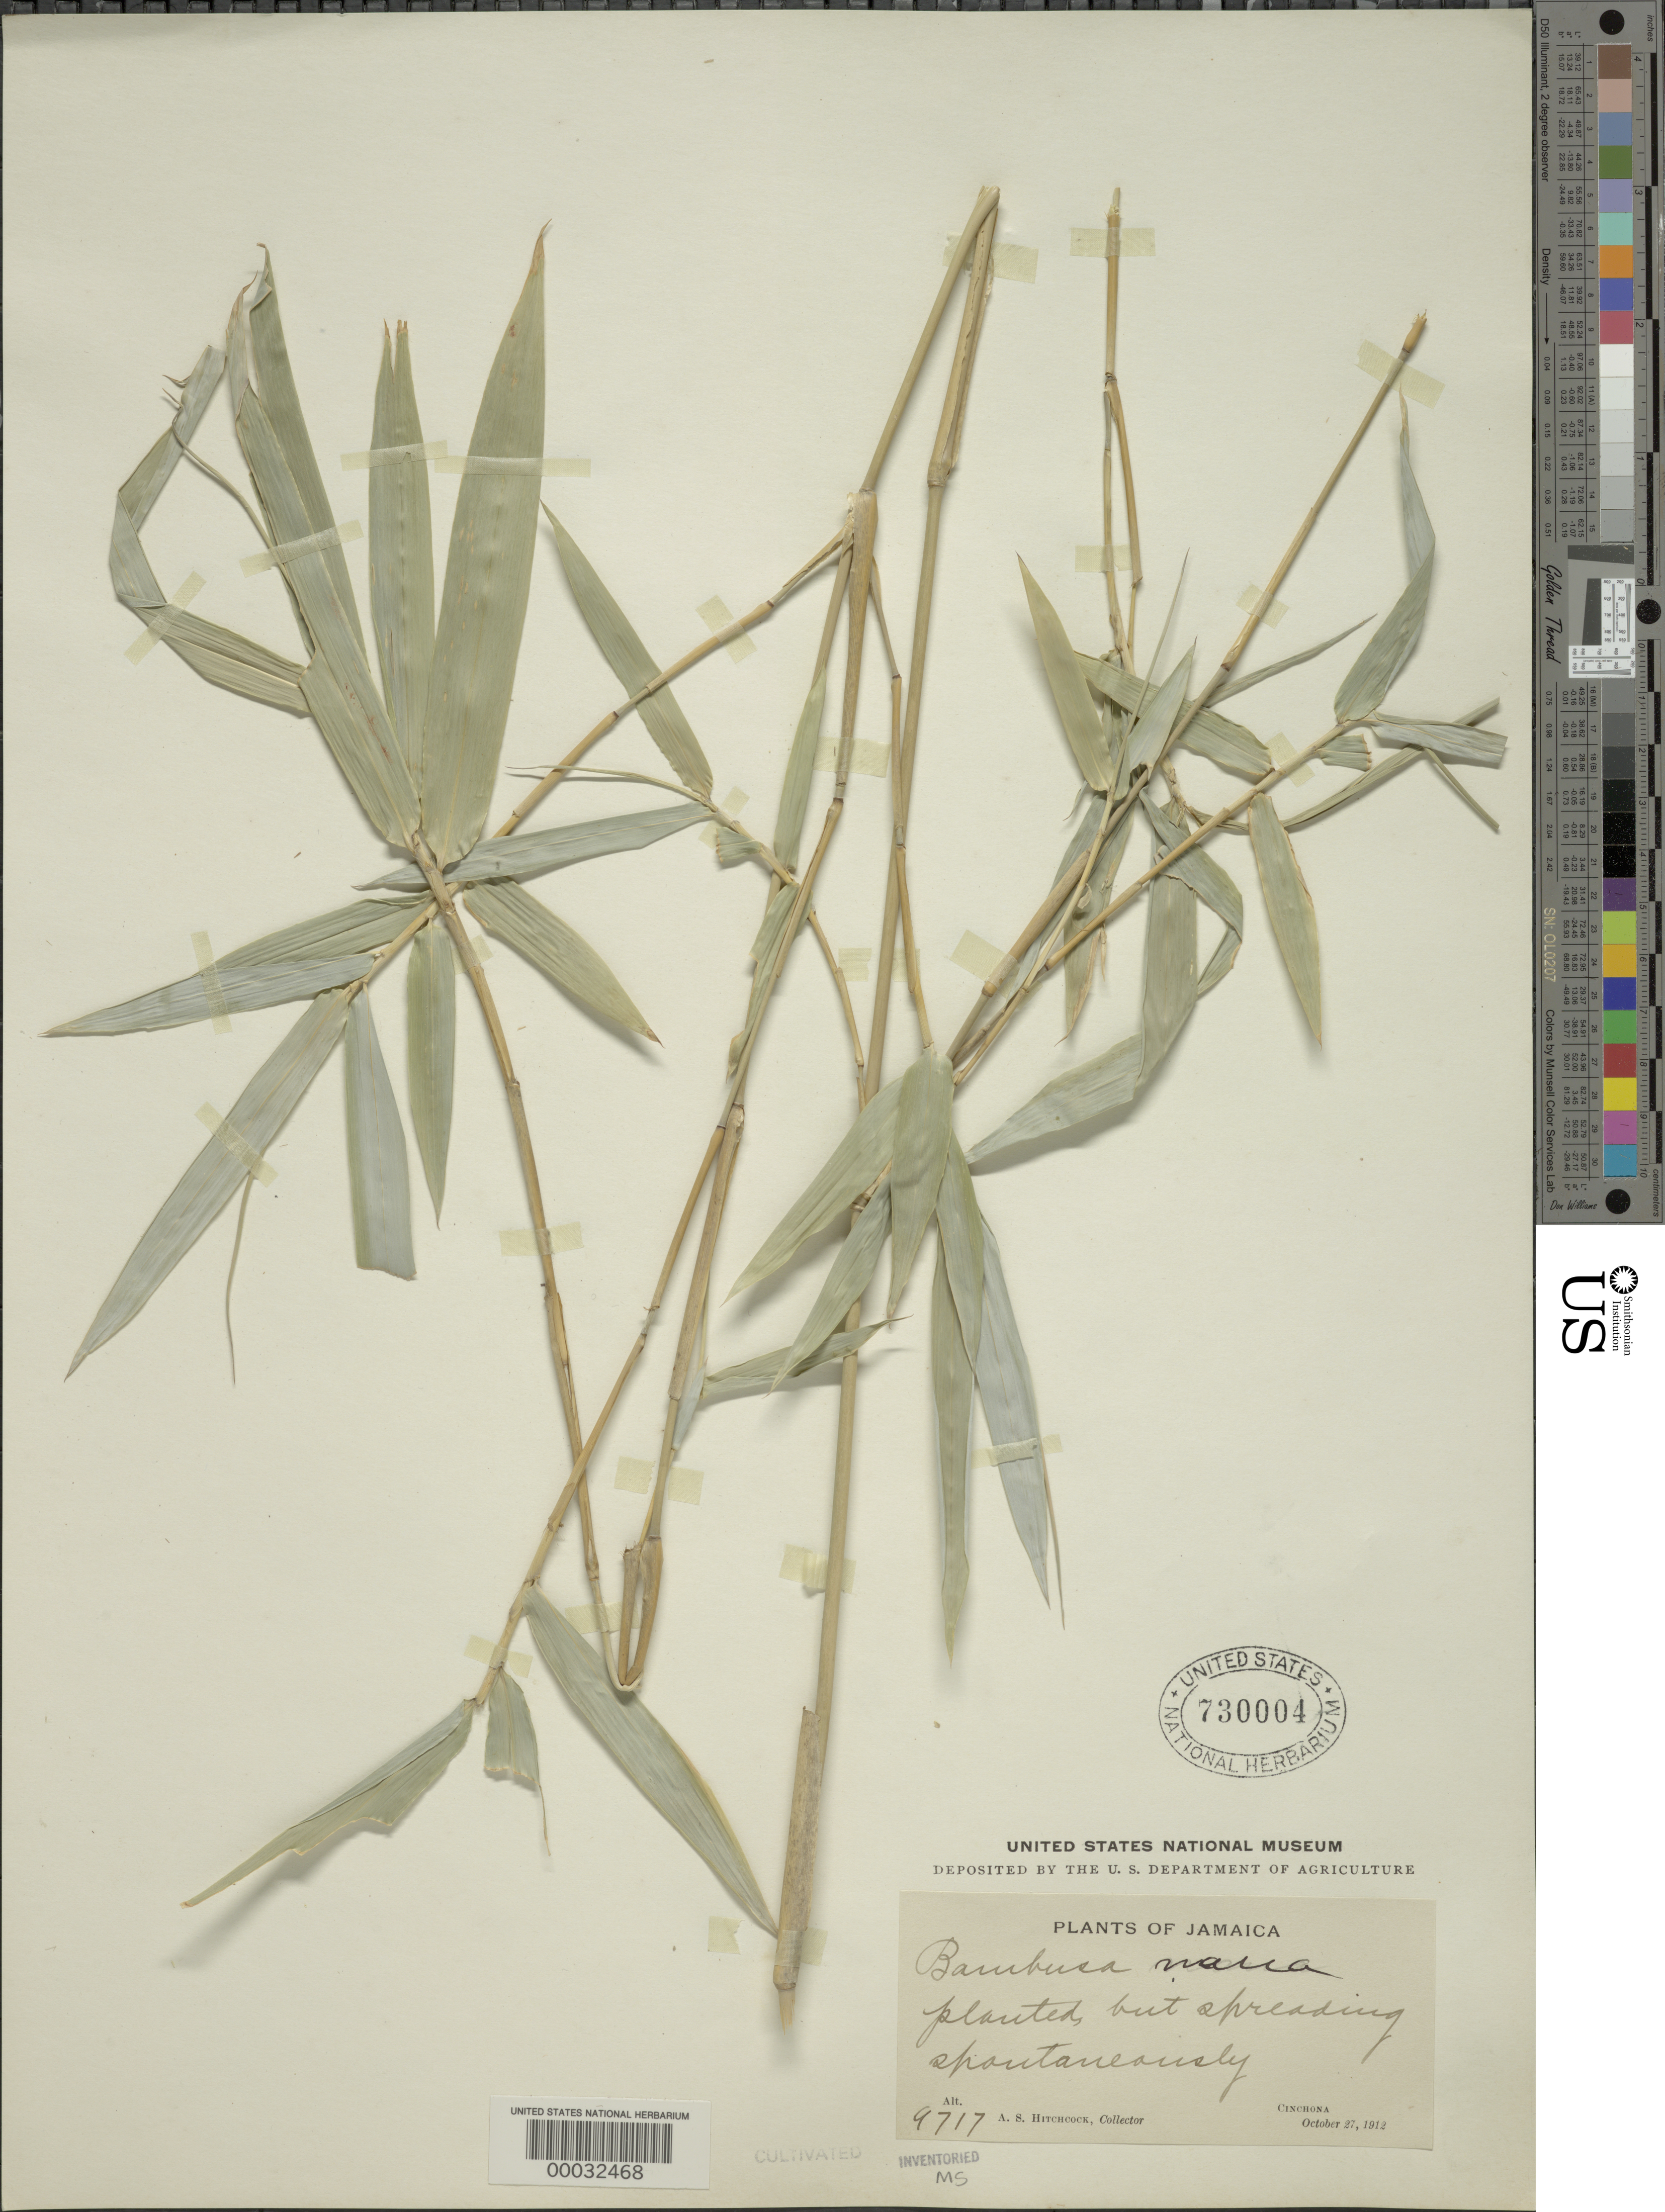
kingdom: Plantae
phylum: Tracheophyta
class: Liliopsida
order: Poales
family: Poaceae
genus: Bambusa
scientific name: Bambusa multiplex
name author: (Lour.) Raeusch. ex Schult. & Schult. f.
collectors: A. S. Hitchcock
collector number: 9717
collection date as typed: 27 Oct 1912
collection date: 1912-10-27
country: Jamaica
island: Greater Antilles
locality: Cinchona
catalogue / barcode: US 730004